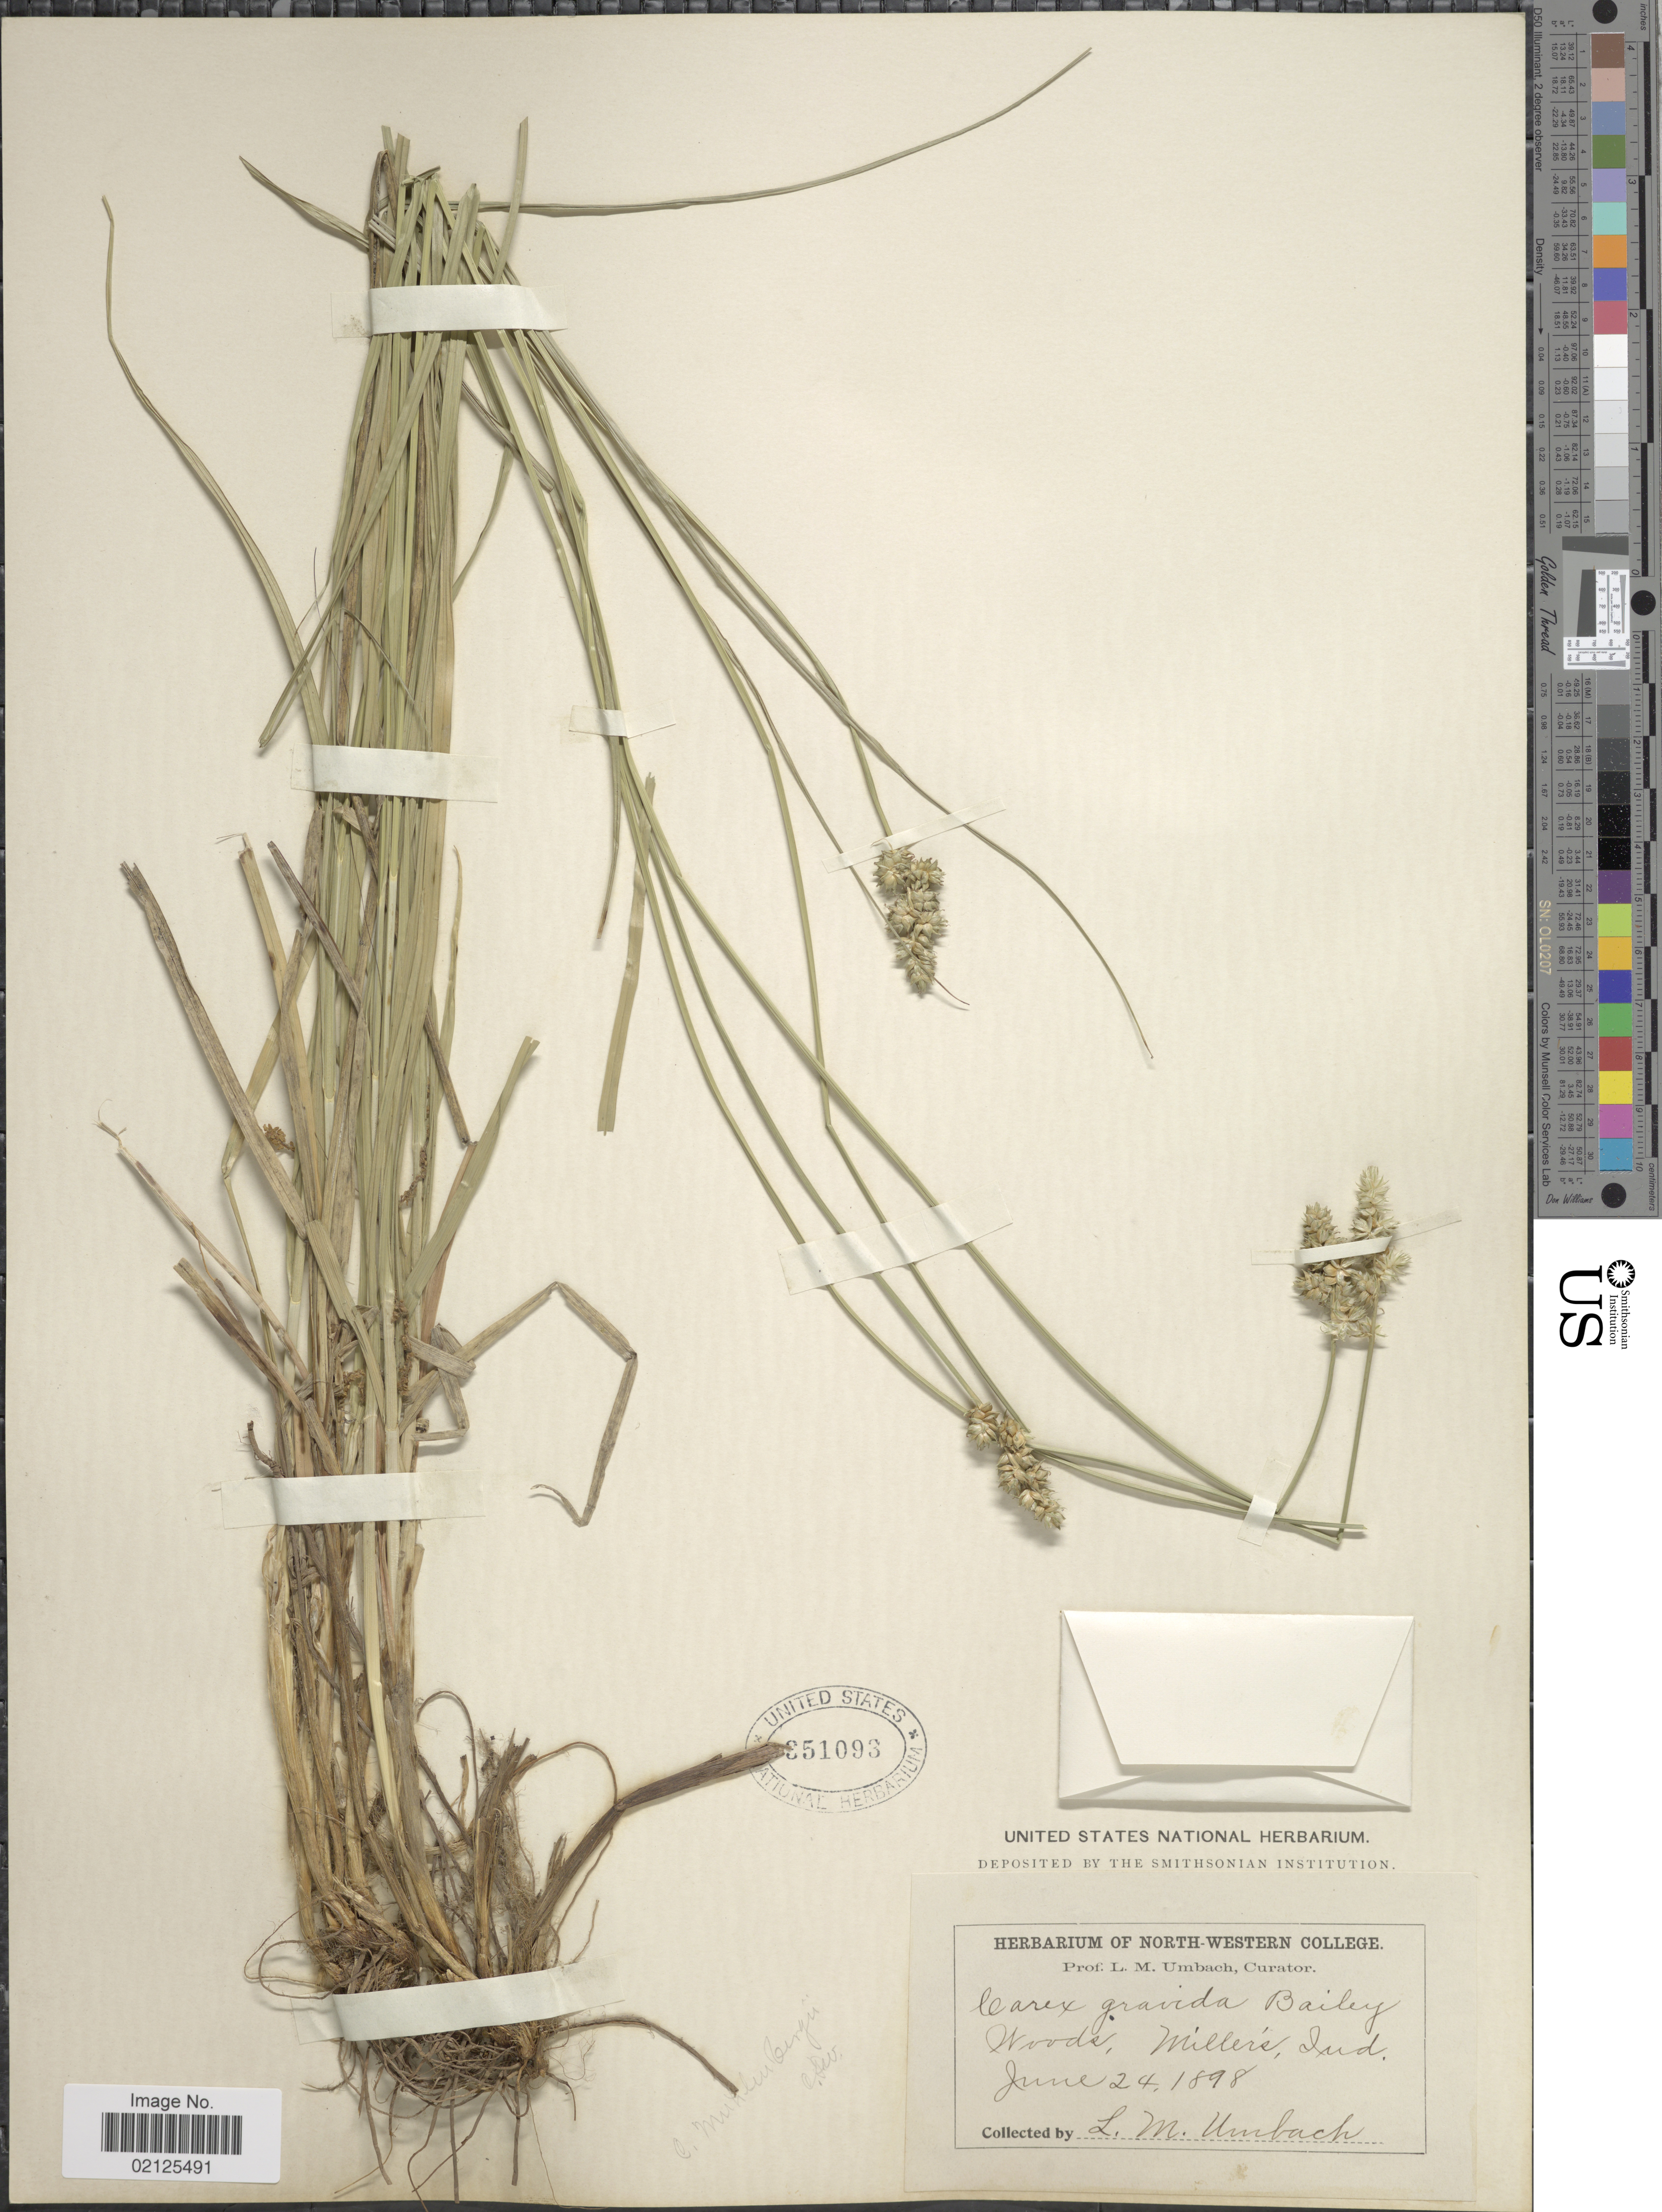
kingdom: Plantae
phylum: Tracheophyta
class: Liliopsida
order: Poales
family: Cyperaceae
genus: Carex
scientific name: Carex muehlenbergii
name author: Willd.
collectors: L. M. Umbach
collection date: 1898-06-24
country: United States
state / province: Indiana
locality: Woods, Miller's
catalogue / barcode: US 351093